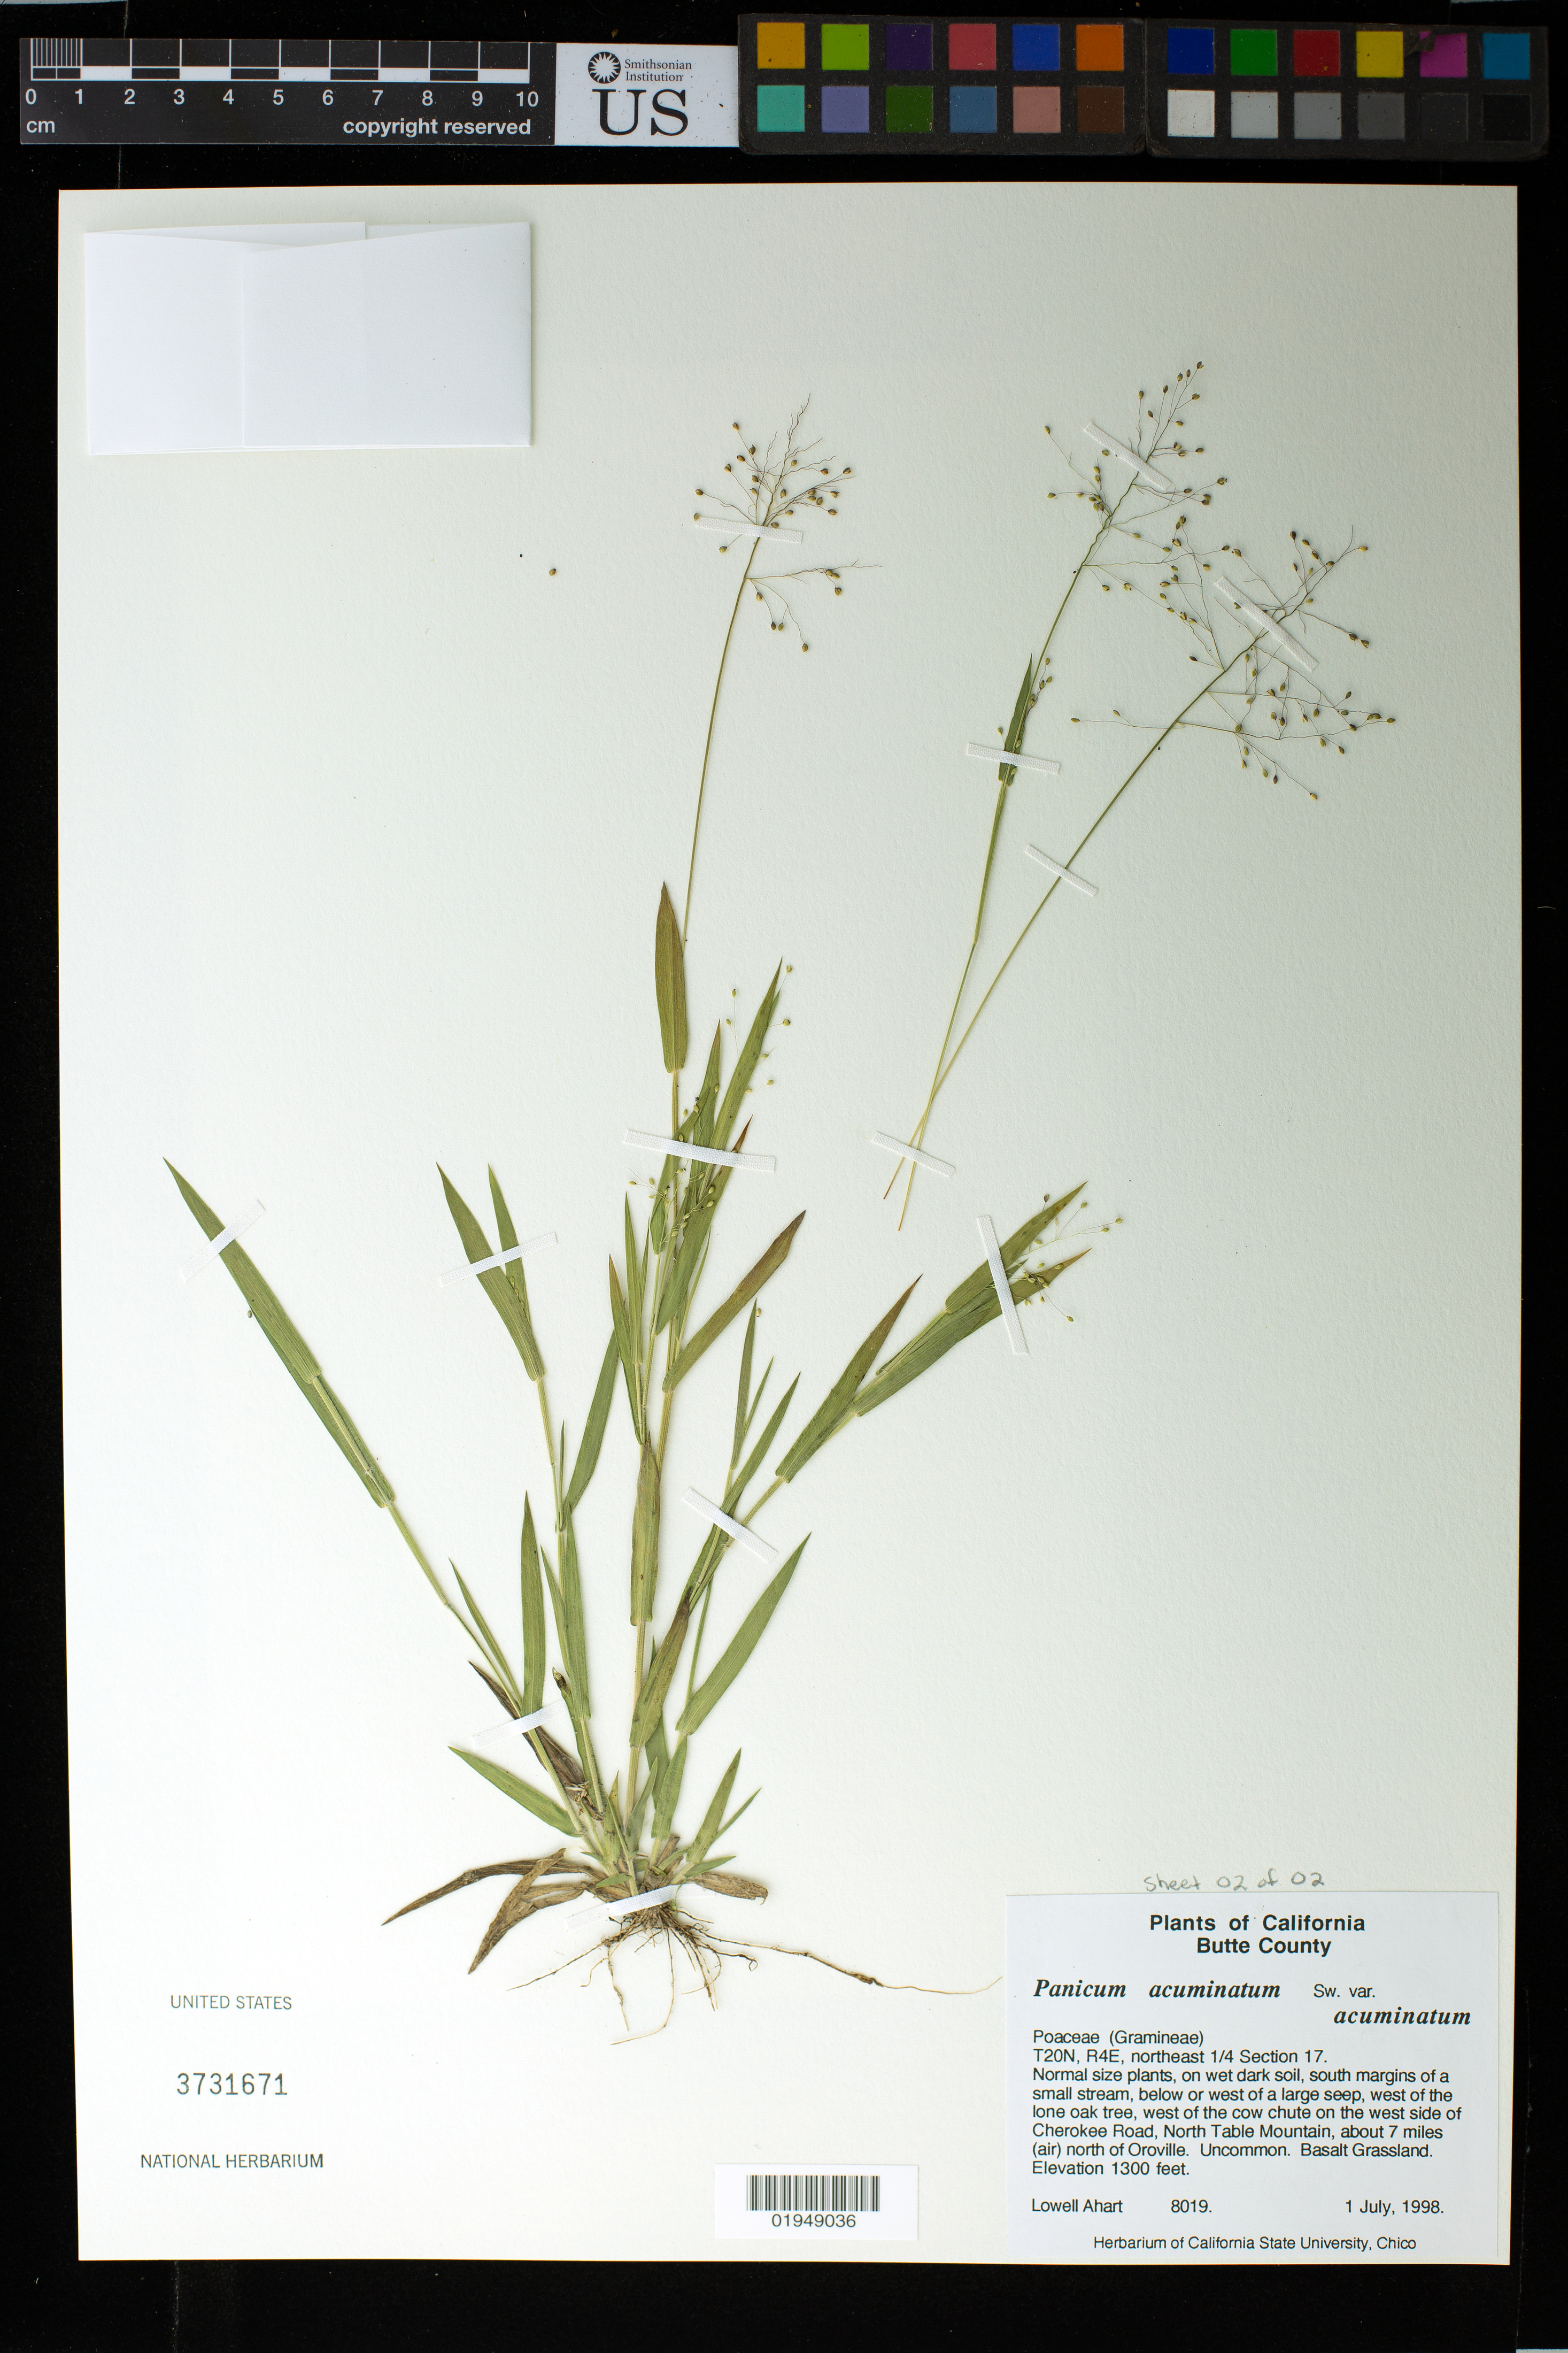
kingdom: Plantae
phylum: Tracheophyta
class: Liliopsida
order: Poales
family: Poaceae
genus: Dichanthelium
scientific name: Dichanthelium acuminatum var. acuminatum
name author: (Sw.) Gould & C.A. Clark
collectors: L. Ahart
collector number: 8019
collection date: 1998-07-01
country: United States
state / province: California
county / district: Butte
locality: South margins of a small stream, below or west of a large seep, west of the lone oak tree, west of the cow chute on the west side of Cherokee Road, North Table Mountain, about 7 miles (air) north of Oroville. T20N, R4E, northeast 1/4 Section 17.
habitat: basalt grassland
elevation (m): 396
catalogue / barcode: US 3731671